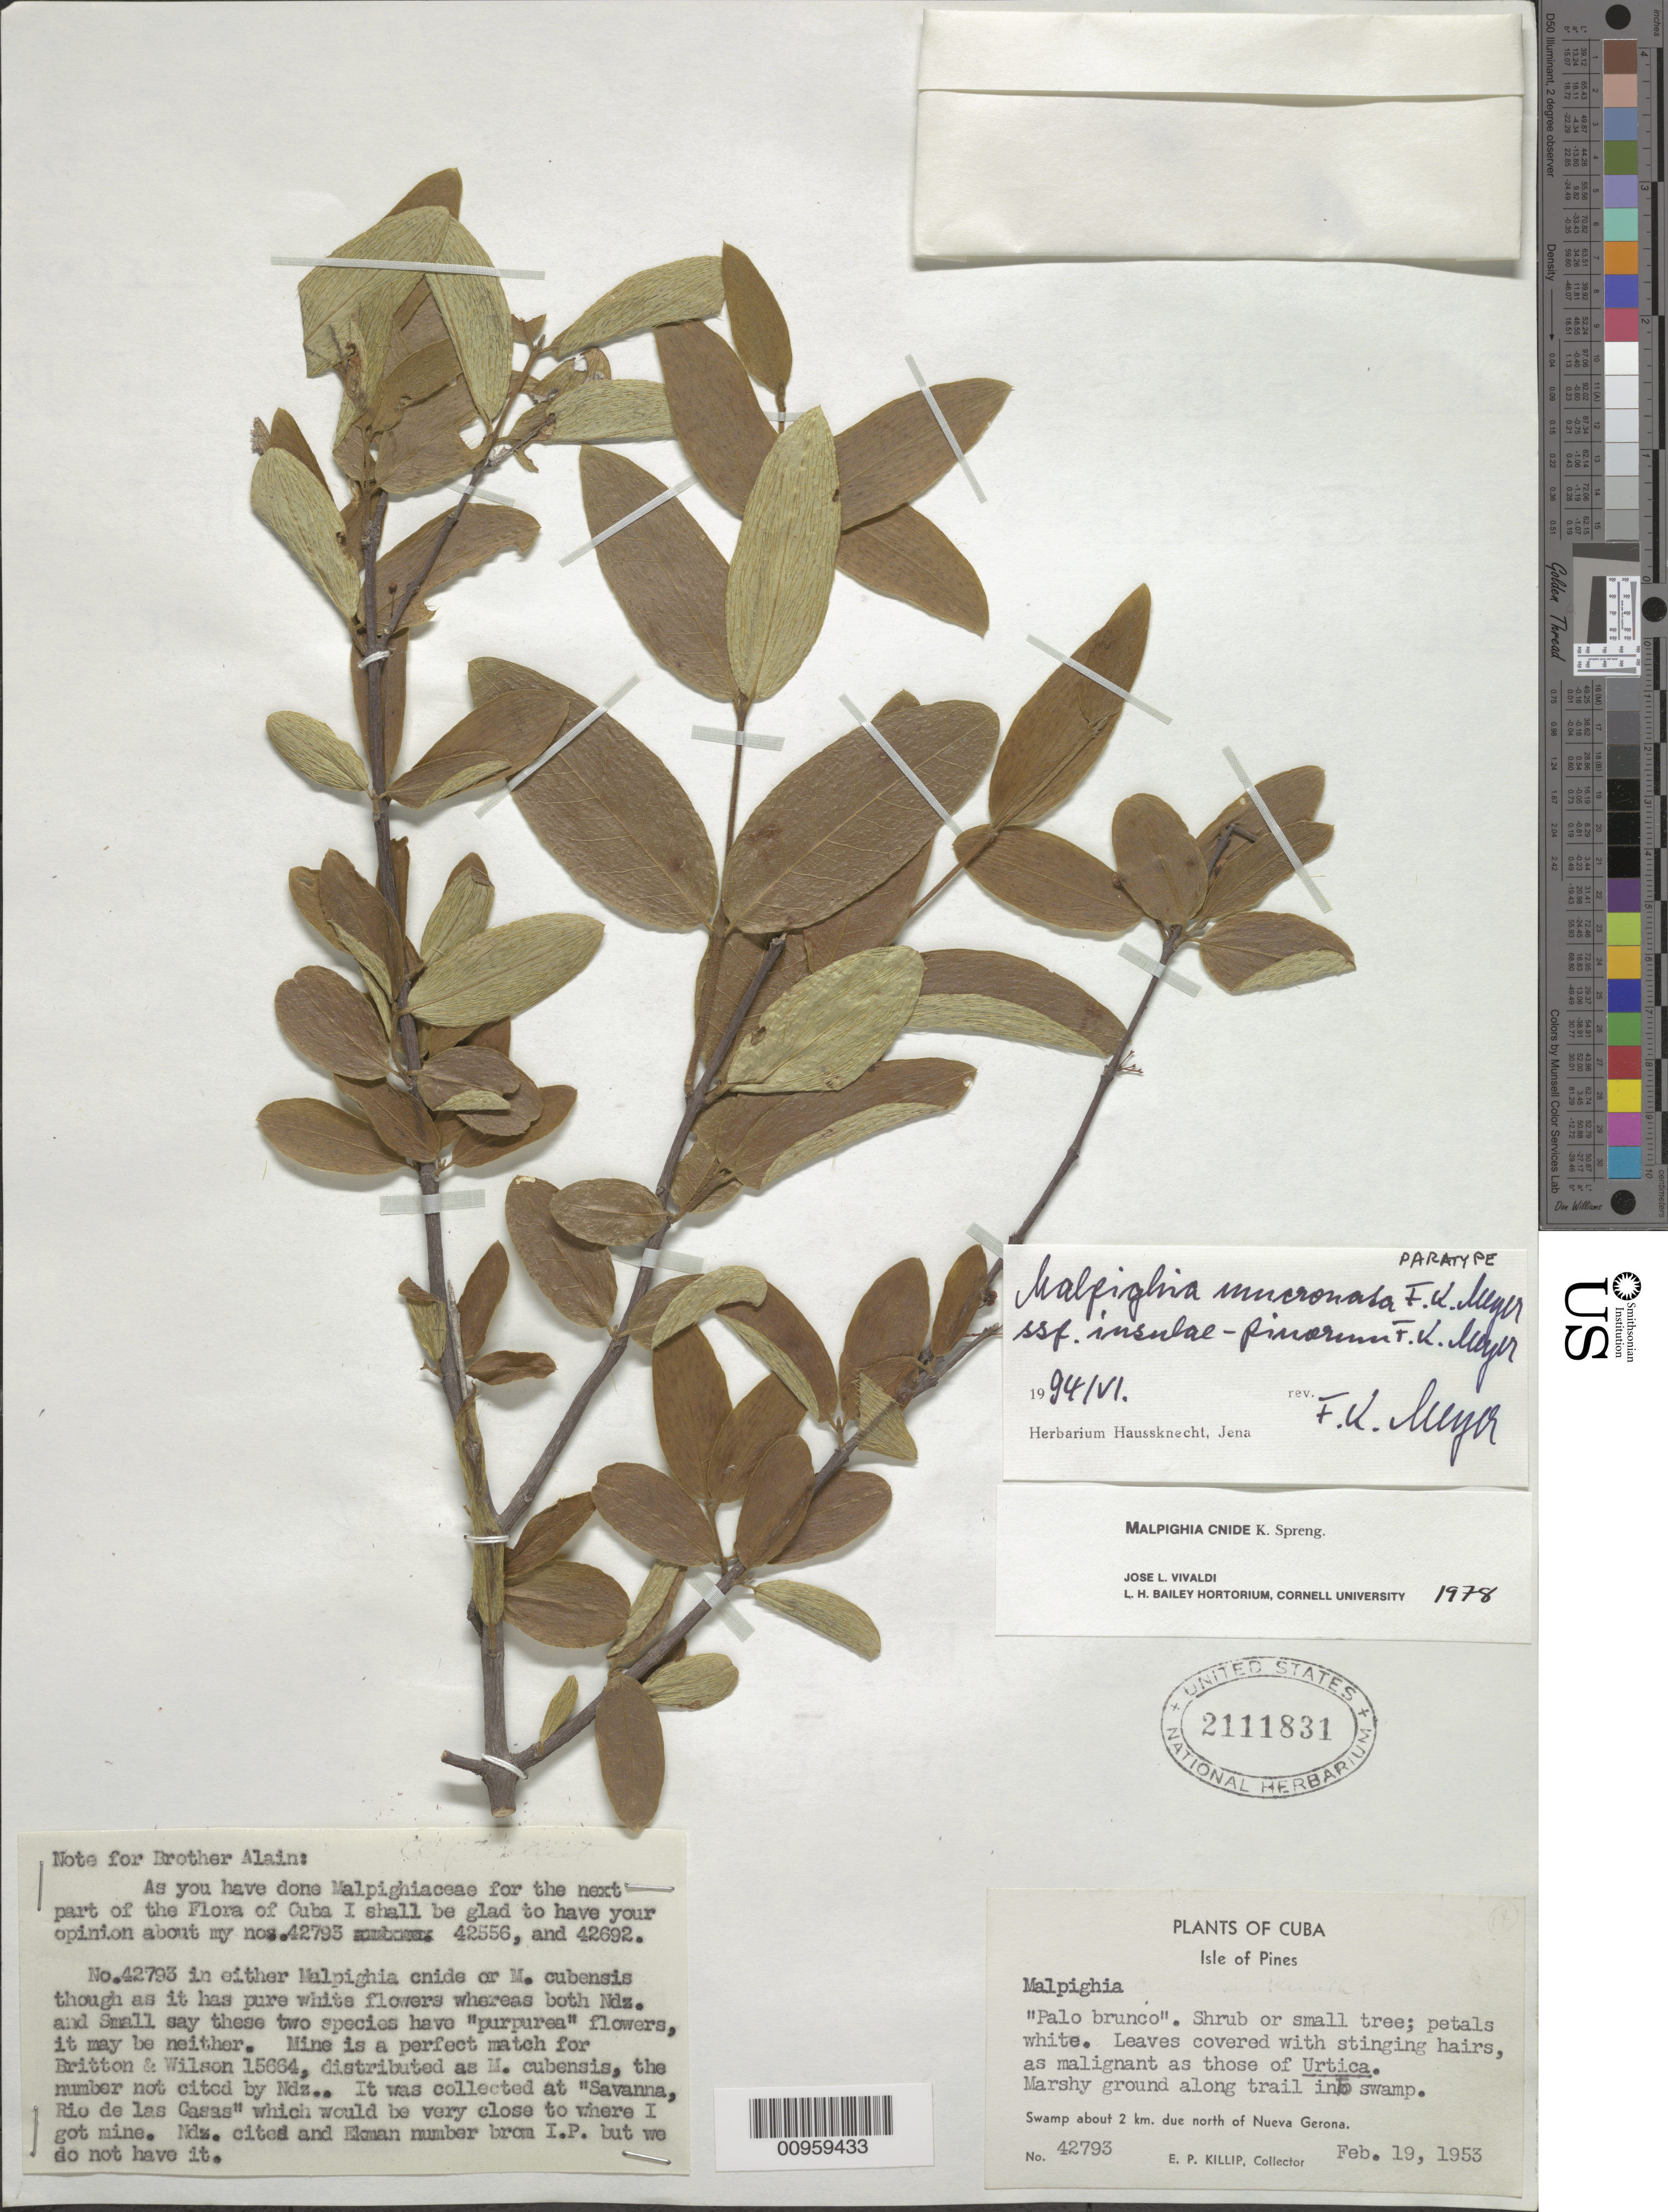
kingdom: Plantae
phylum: Tracheophyta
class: Magnoliopsida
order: Malpighiales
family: Malpighiaceae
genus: Malpighia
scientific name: Malpighia mucronata subsp. insulae-pinorum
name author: F.K. Mey.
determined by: Meyer, F. K.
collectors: E. P. Killip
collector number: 42793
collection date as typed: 19 Feb 1953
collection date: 1953-02-19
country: Cuba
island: Isla de la Juventud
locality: Savanna, Rio de las Casas, about 2 km due N of Nueva Gerona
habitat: Marshy ground along trail into swamp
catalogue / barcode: US 2111831